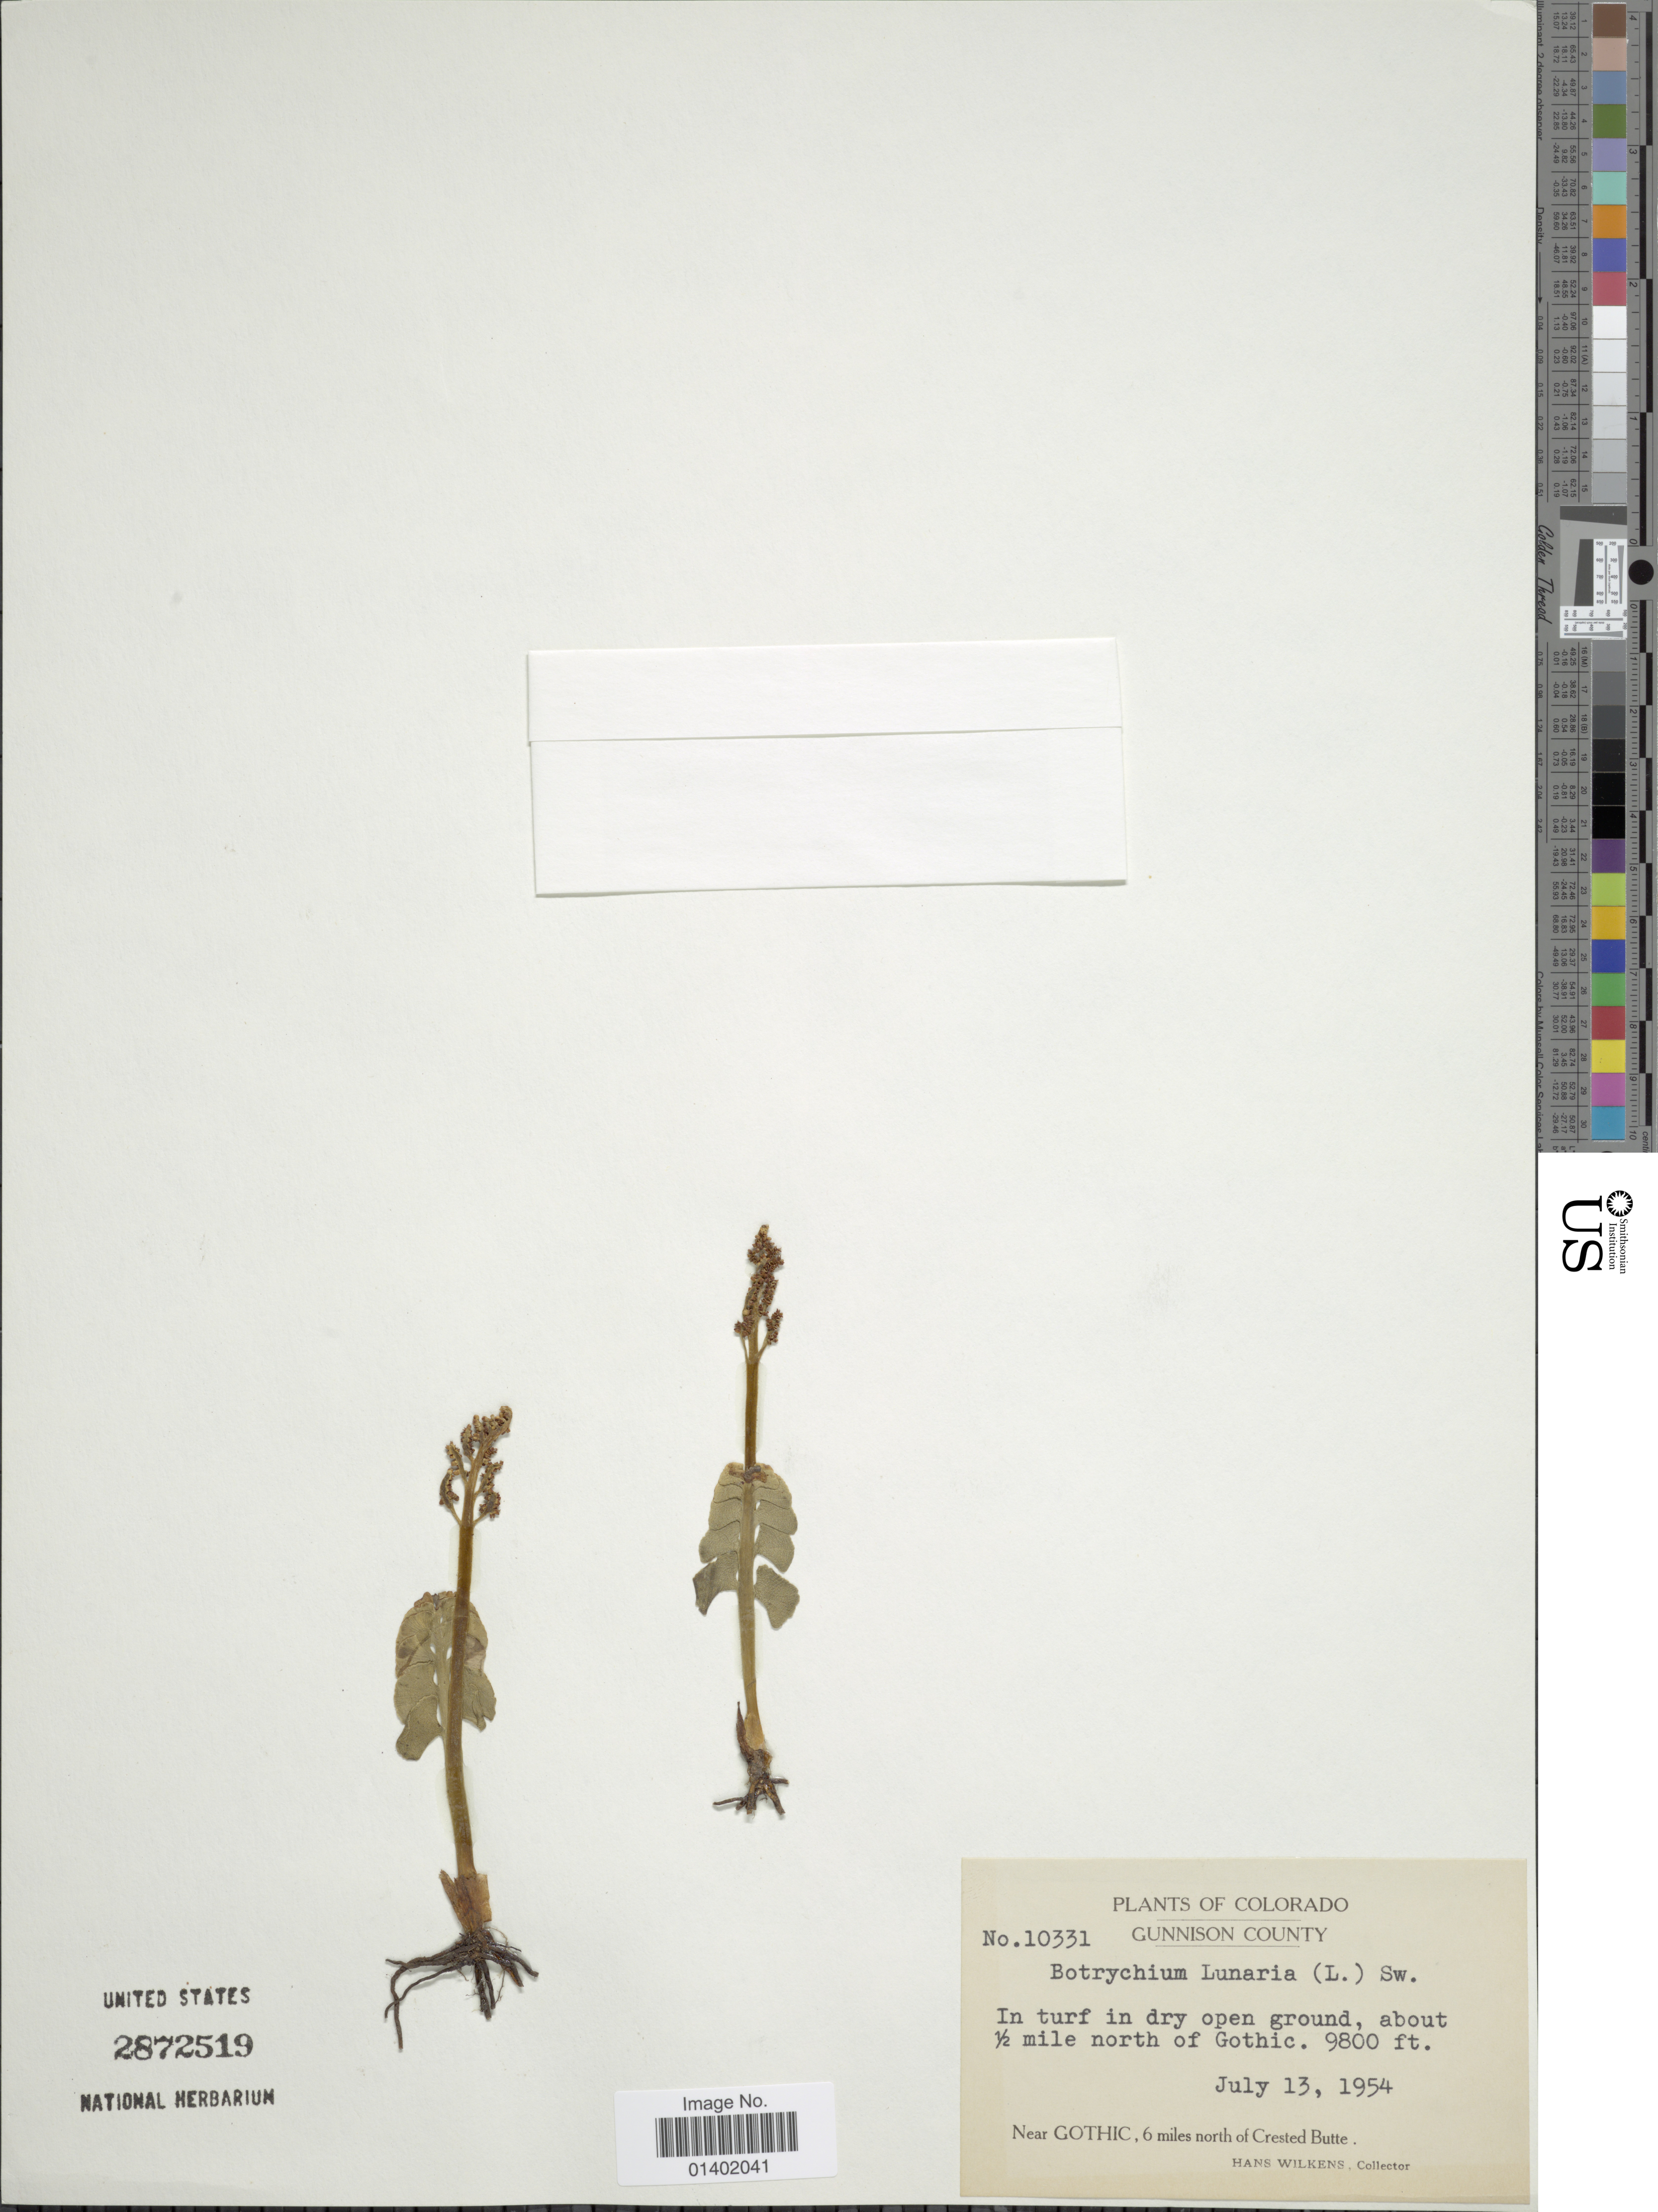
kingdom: Plantae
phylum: Tracheophyta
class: Polypodiopsida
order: Ophioglossales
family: Ophioglossaceae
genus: Botrychium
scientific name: Botrychium lunaria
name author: (L.) Sw.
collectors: H. Wilkens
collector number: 10331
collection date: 1954-07-13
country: United States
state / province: Colorado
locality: Gunnison County, about ½ mile north of Gothic, near Gothic, 6 miles north of Crested Butte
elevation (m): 2987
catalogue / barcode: US 2872519